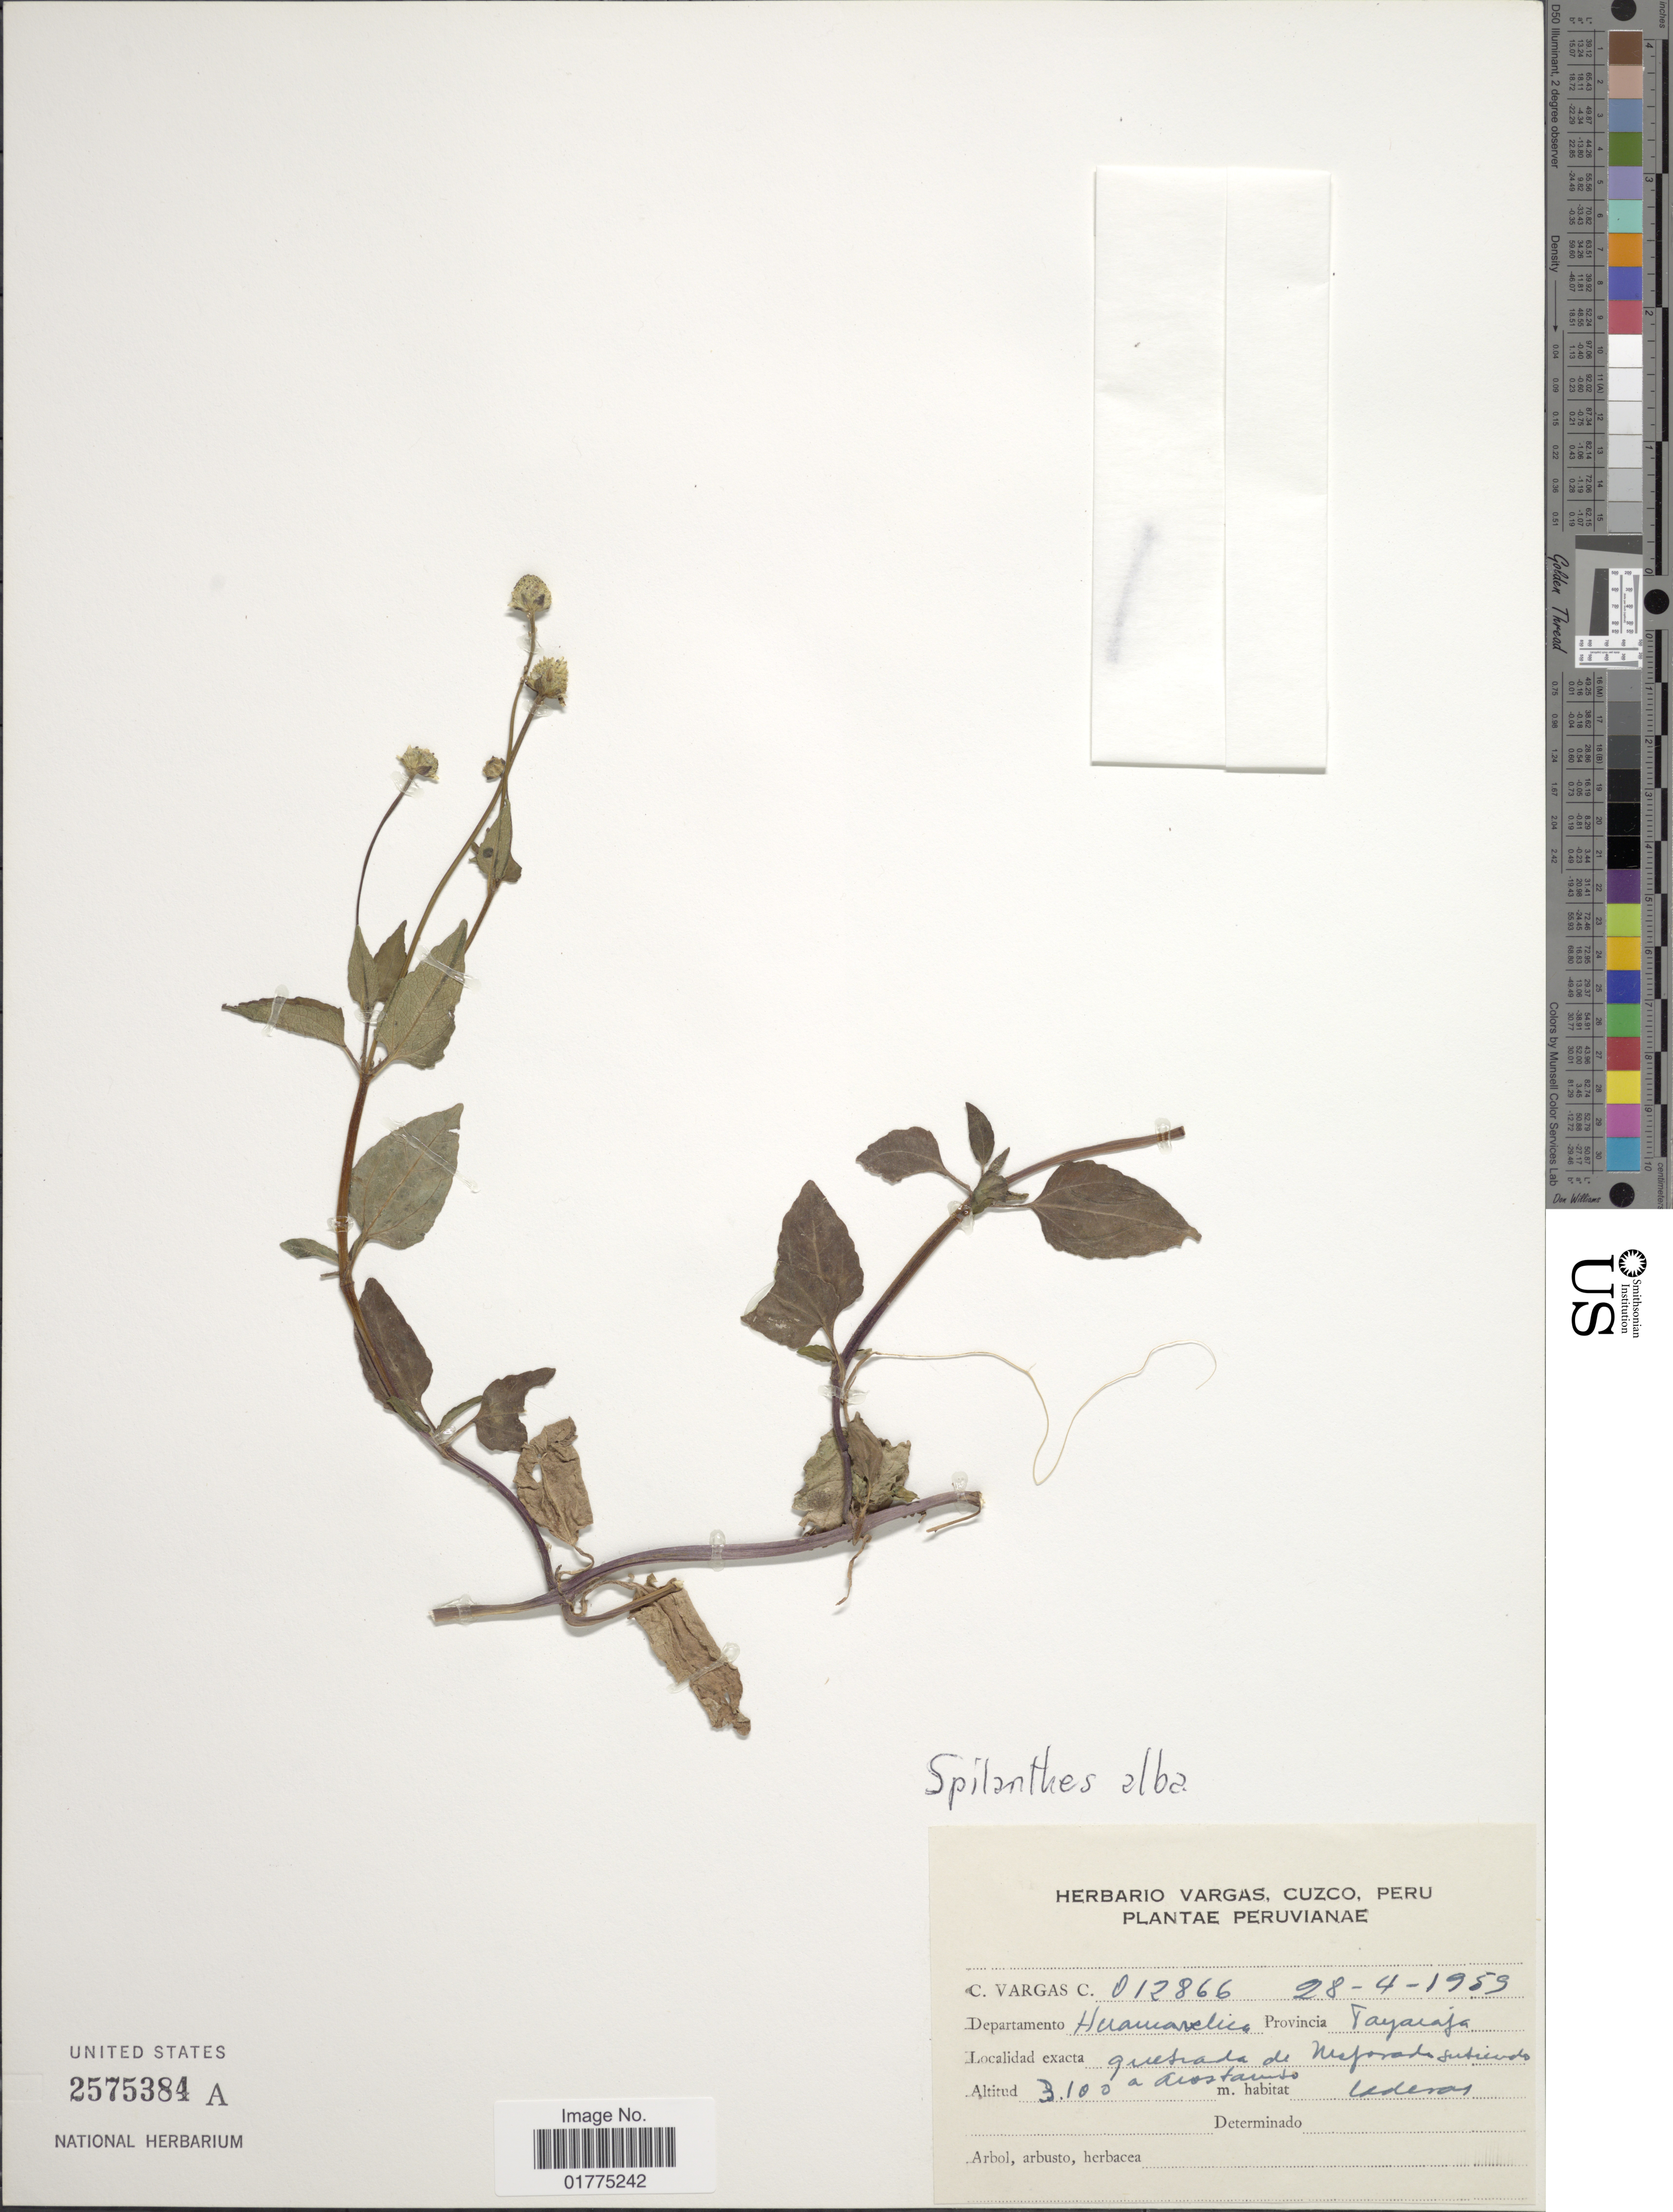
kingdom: Plantae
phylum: Tracheophyta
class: Magnoliopsida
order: Asterales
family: Asteraceae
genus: Acmella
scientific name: Acmella alba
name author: (L'Hér.) R.K. Jansen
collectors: C. Vargas Calderón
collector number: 012866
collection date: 1959-04-28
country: Peru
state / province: Huancavelica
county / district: Tayacaja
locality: Acostambo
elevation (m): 3100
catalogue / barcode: US 2575384A